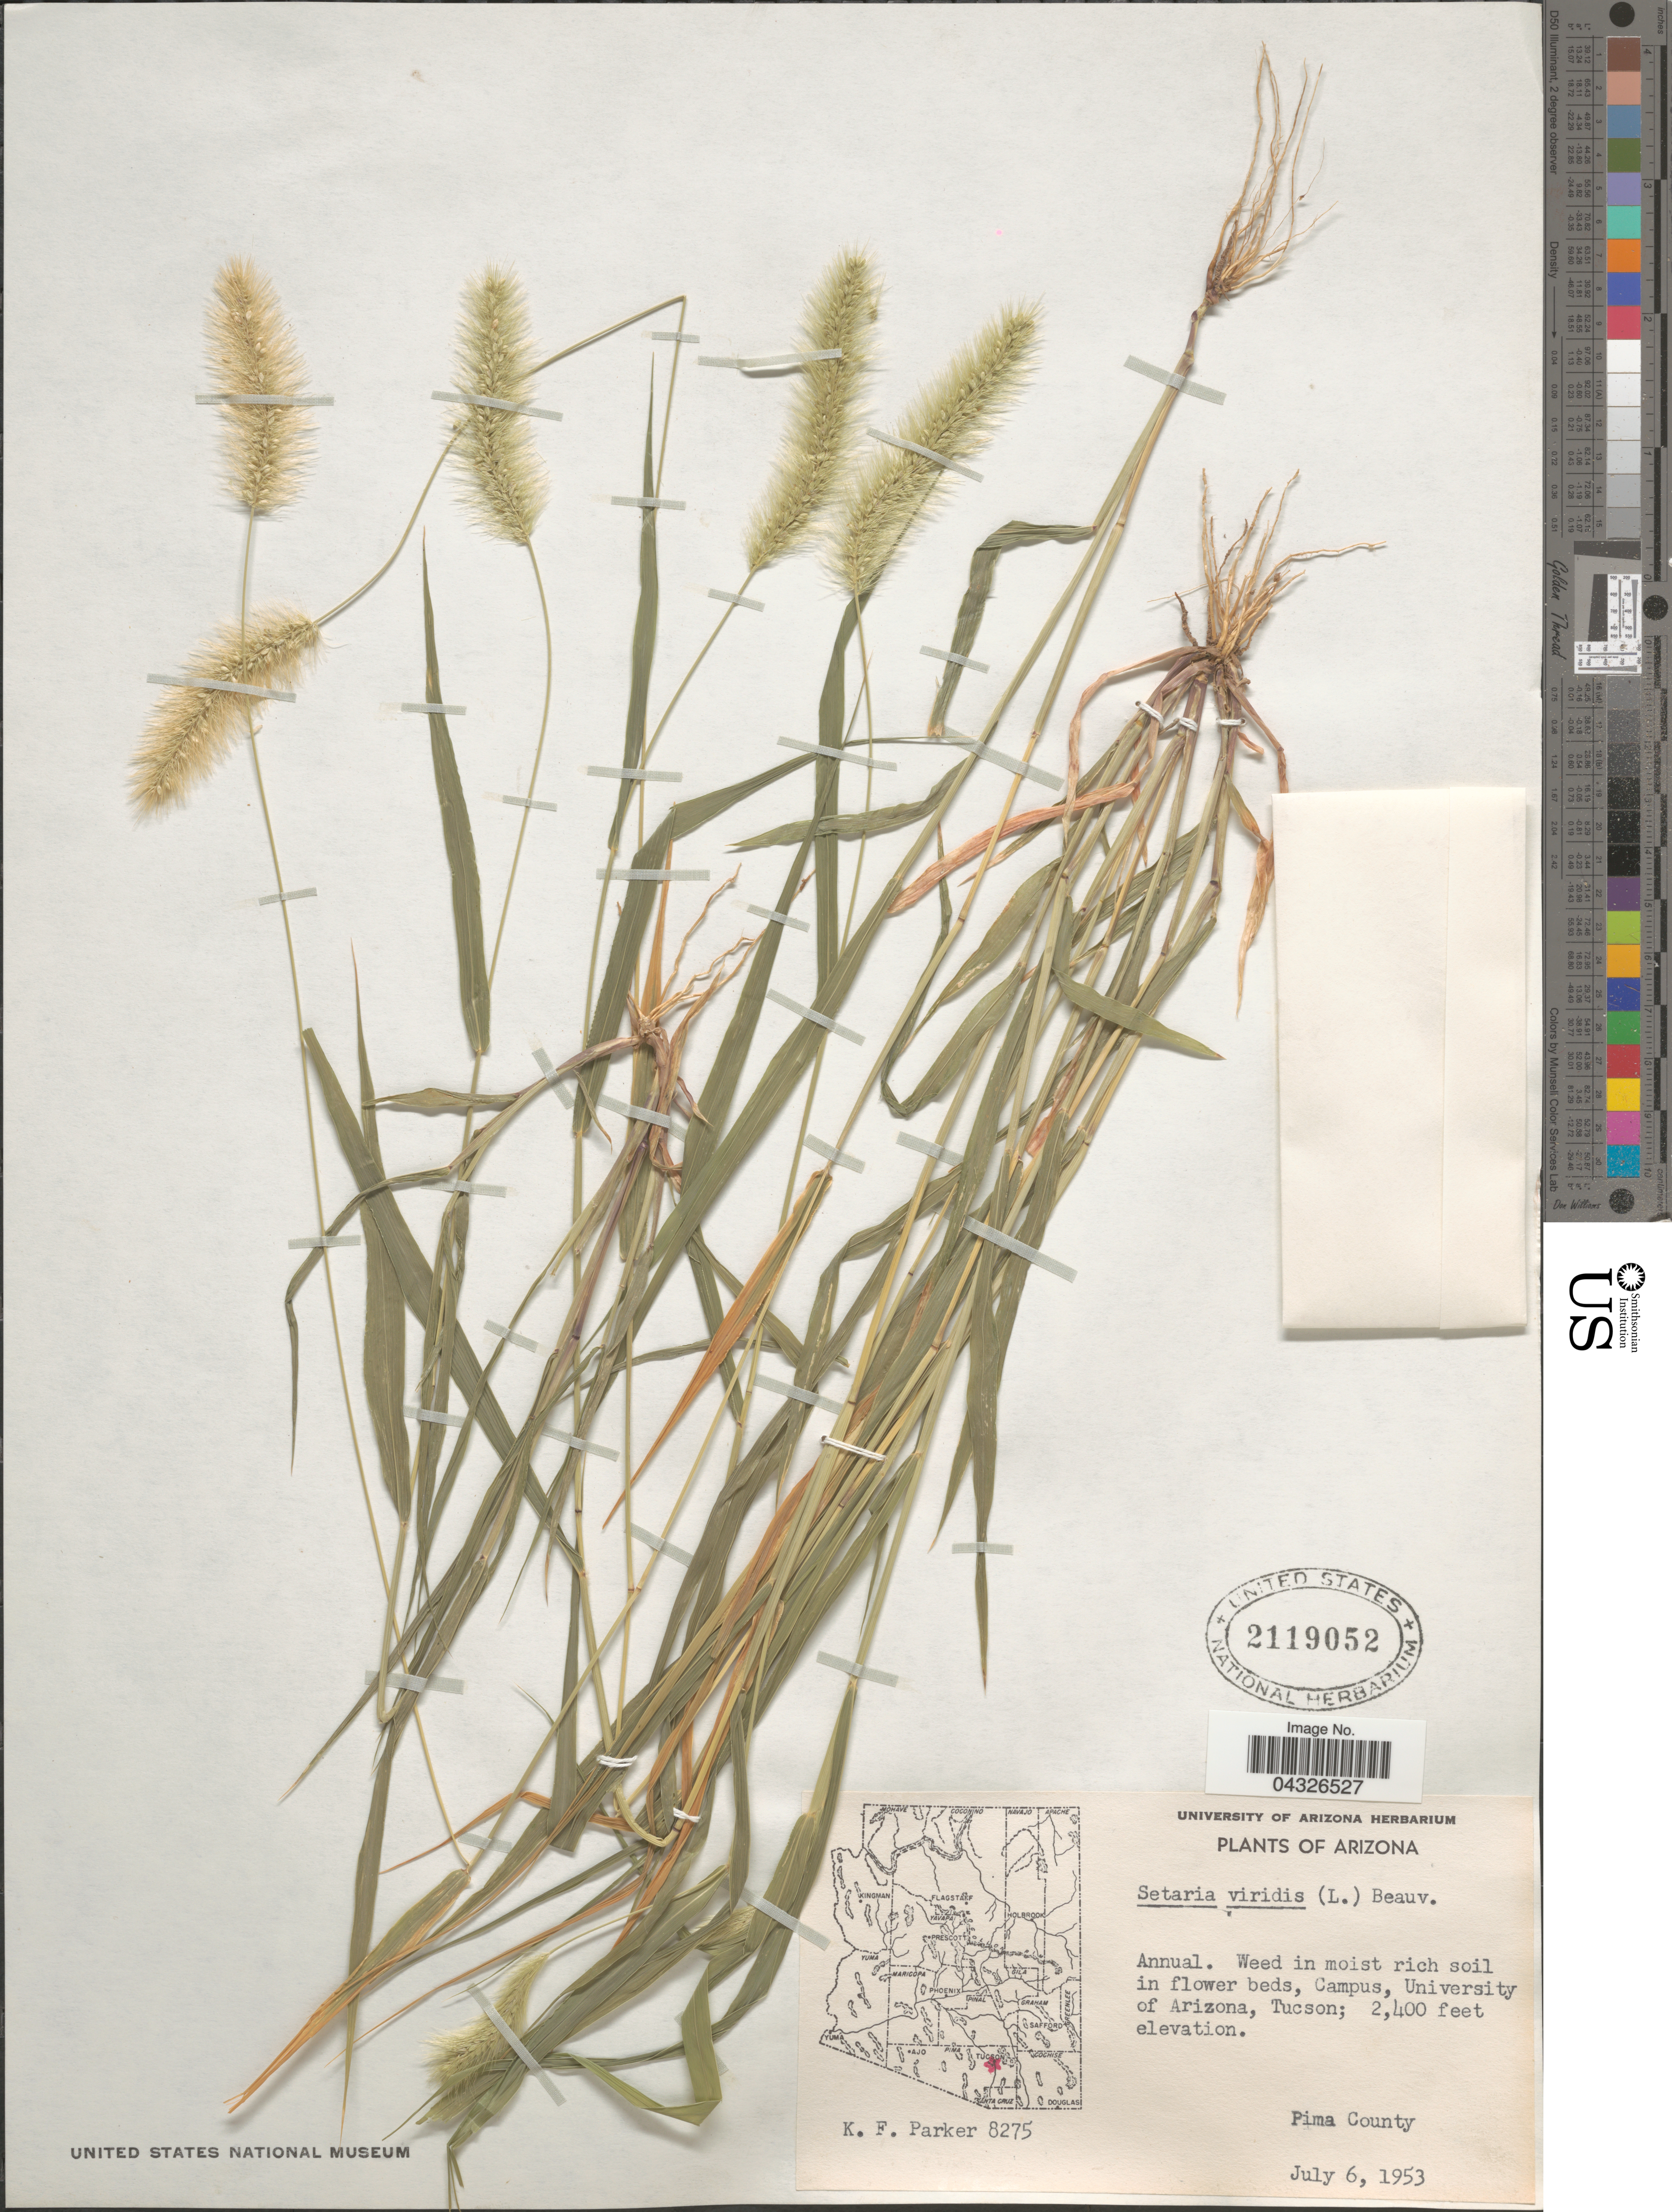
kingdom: Plantae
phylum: Tracheophyta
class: Liliopsida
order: Poales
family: Poaceae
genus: Setaria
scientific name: Setaria viridis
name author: (L.) P. Beauv.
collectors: K. F. Parker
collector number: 8275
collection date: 1953-07-06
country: United States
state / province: Arizona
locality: In moist rich soil in flower beds, Campus, University of Arizona, Tucson; Pima County.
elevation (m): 732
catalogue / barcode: US 2119052